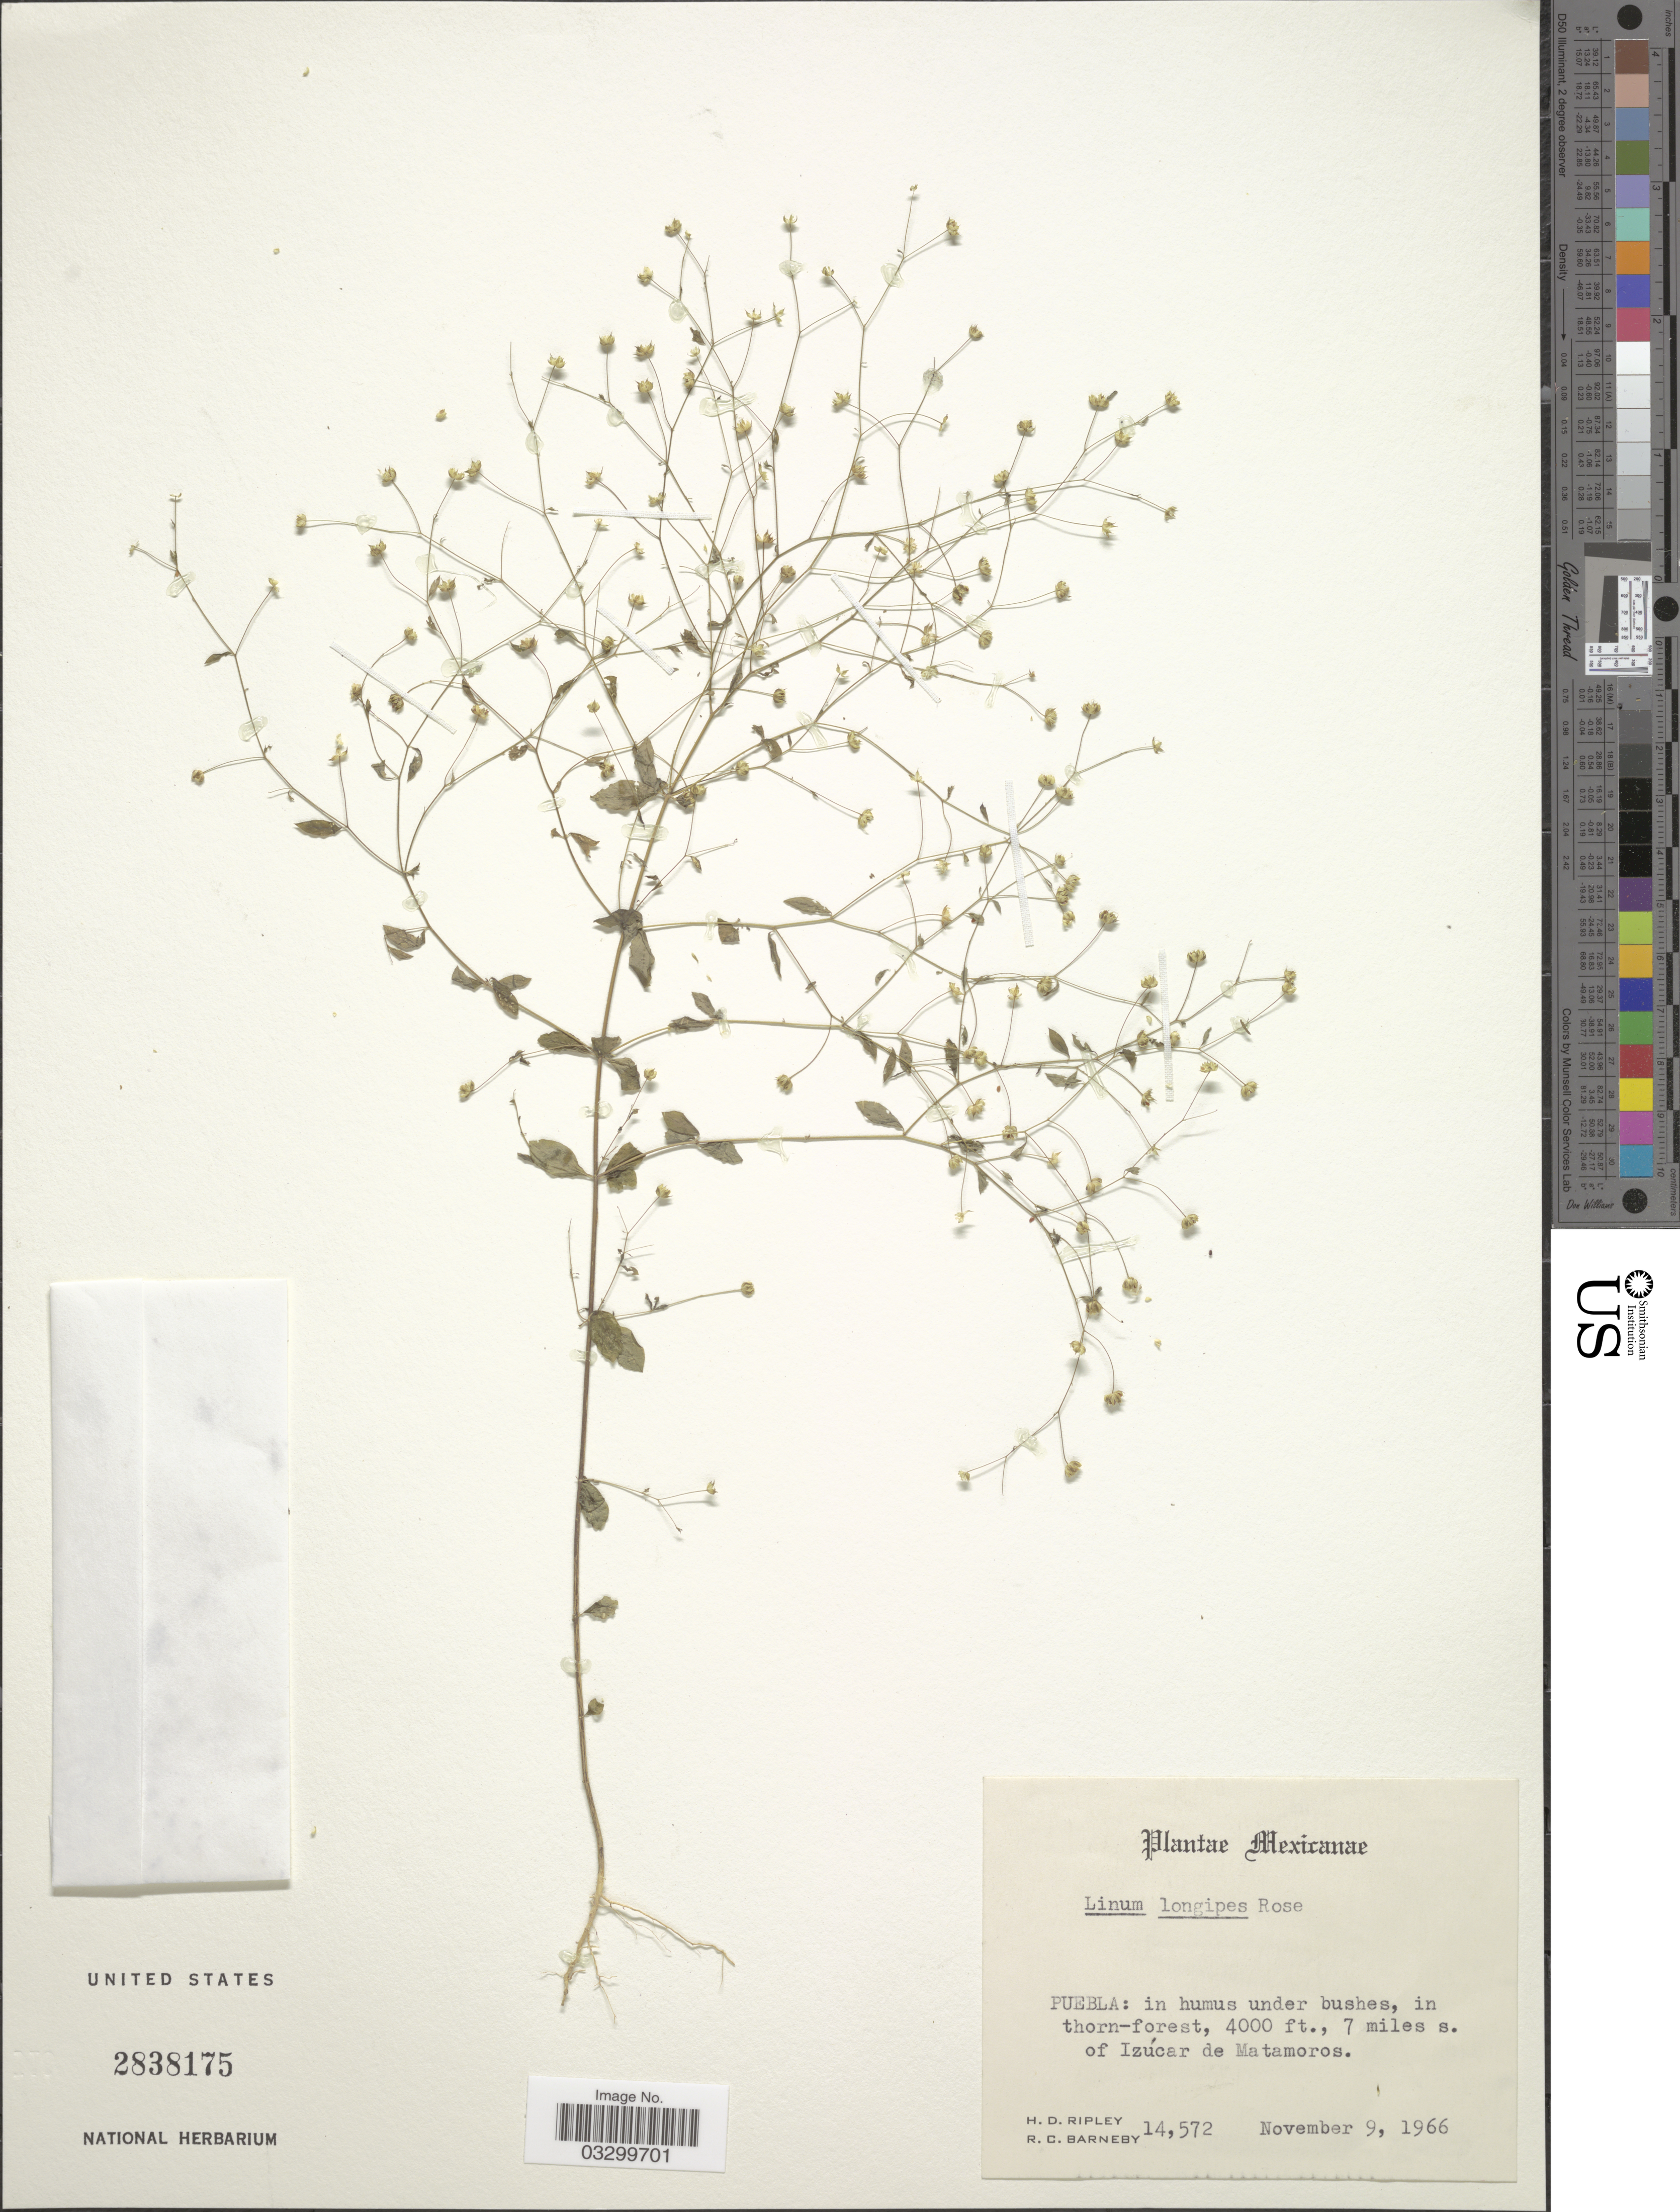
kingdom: Plantae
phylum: Tracheophyta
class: Magnoliopsida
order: Malpighiales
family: Linaceae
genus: Linum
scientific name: Linum longipes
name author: Rose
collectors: H. Ripley & R. C. Barneby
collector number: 14572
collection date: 1966-11-09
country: Mexico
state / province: Puebla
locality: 7 miles s. of Izúcar de Matamoros.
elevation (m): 1219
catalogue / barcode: US 2838175